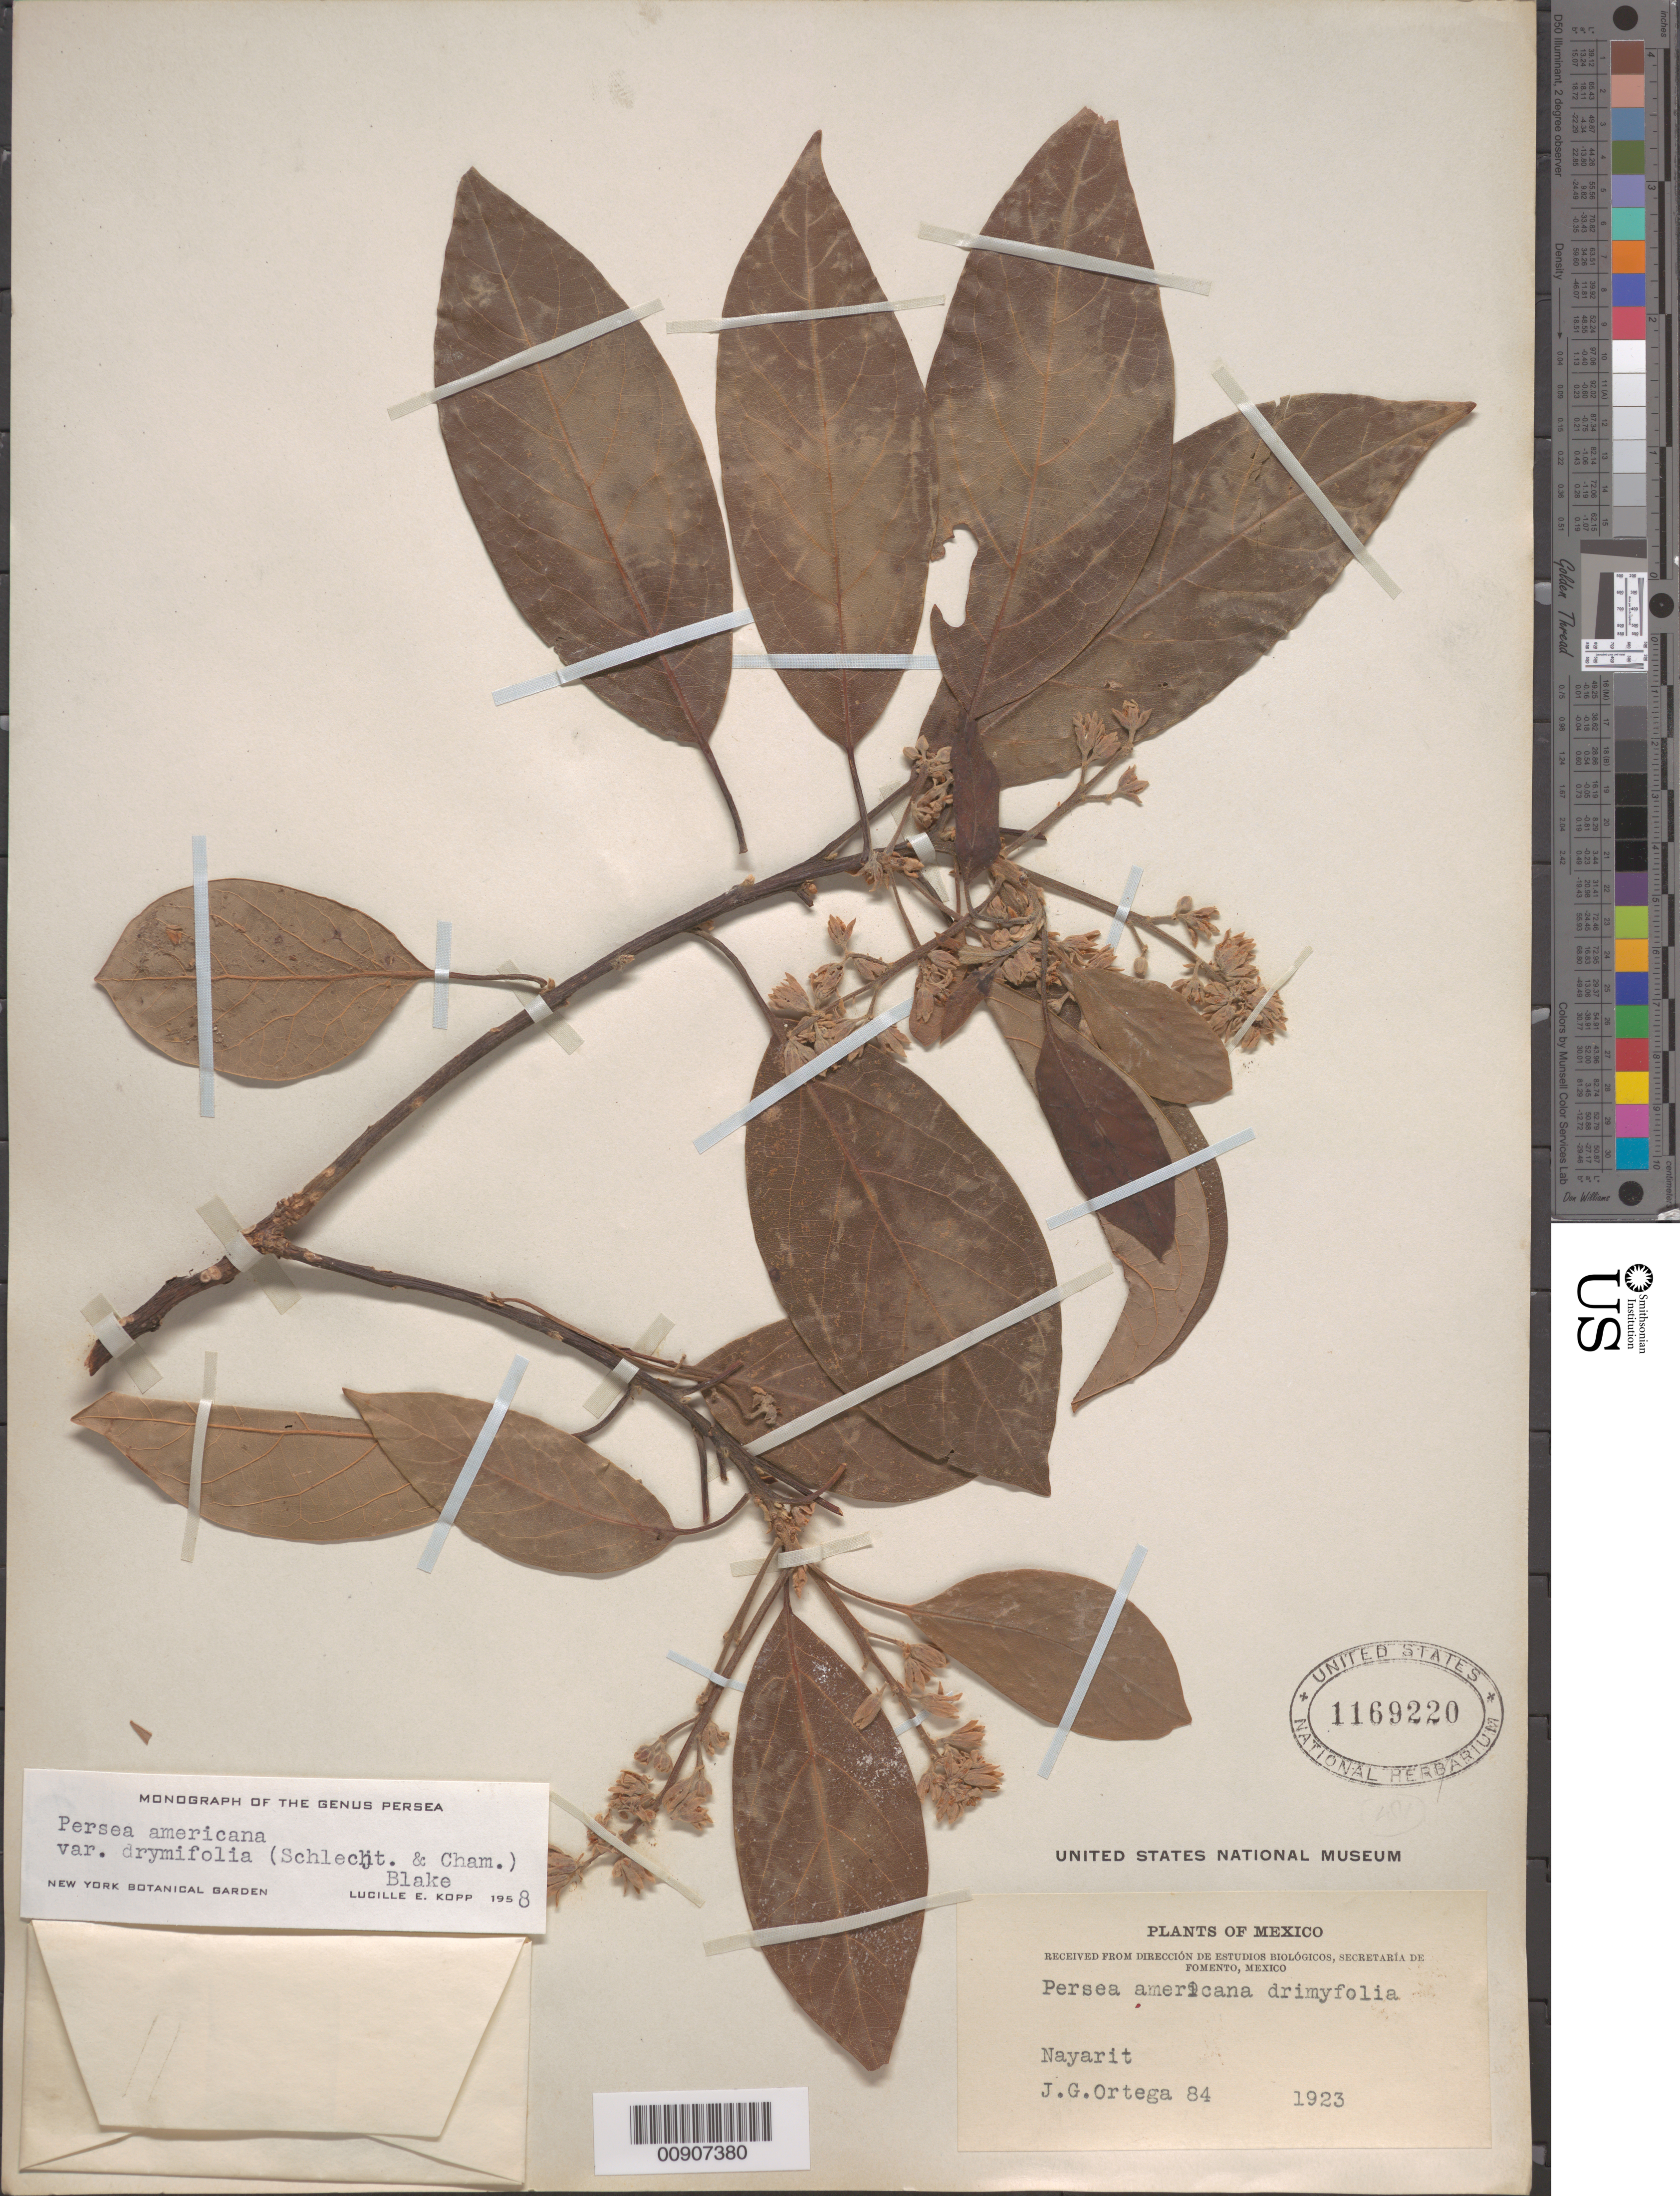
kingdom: Plantae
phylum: Tracheophyta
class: Magnoliopsida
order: Laurales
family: Lauraceae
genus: Persea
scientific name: Persea americana var. drymifolia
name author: (Schltdl. & Cham.) S.F. Blake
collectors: J. Ortega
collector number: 84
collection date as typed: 1923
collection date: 1923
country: Mexico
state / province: Nayarit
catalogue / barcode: US 1169220